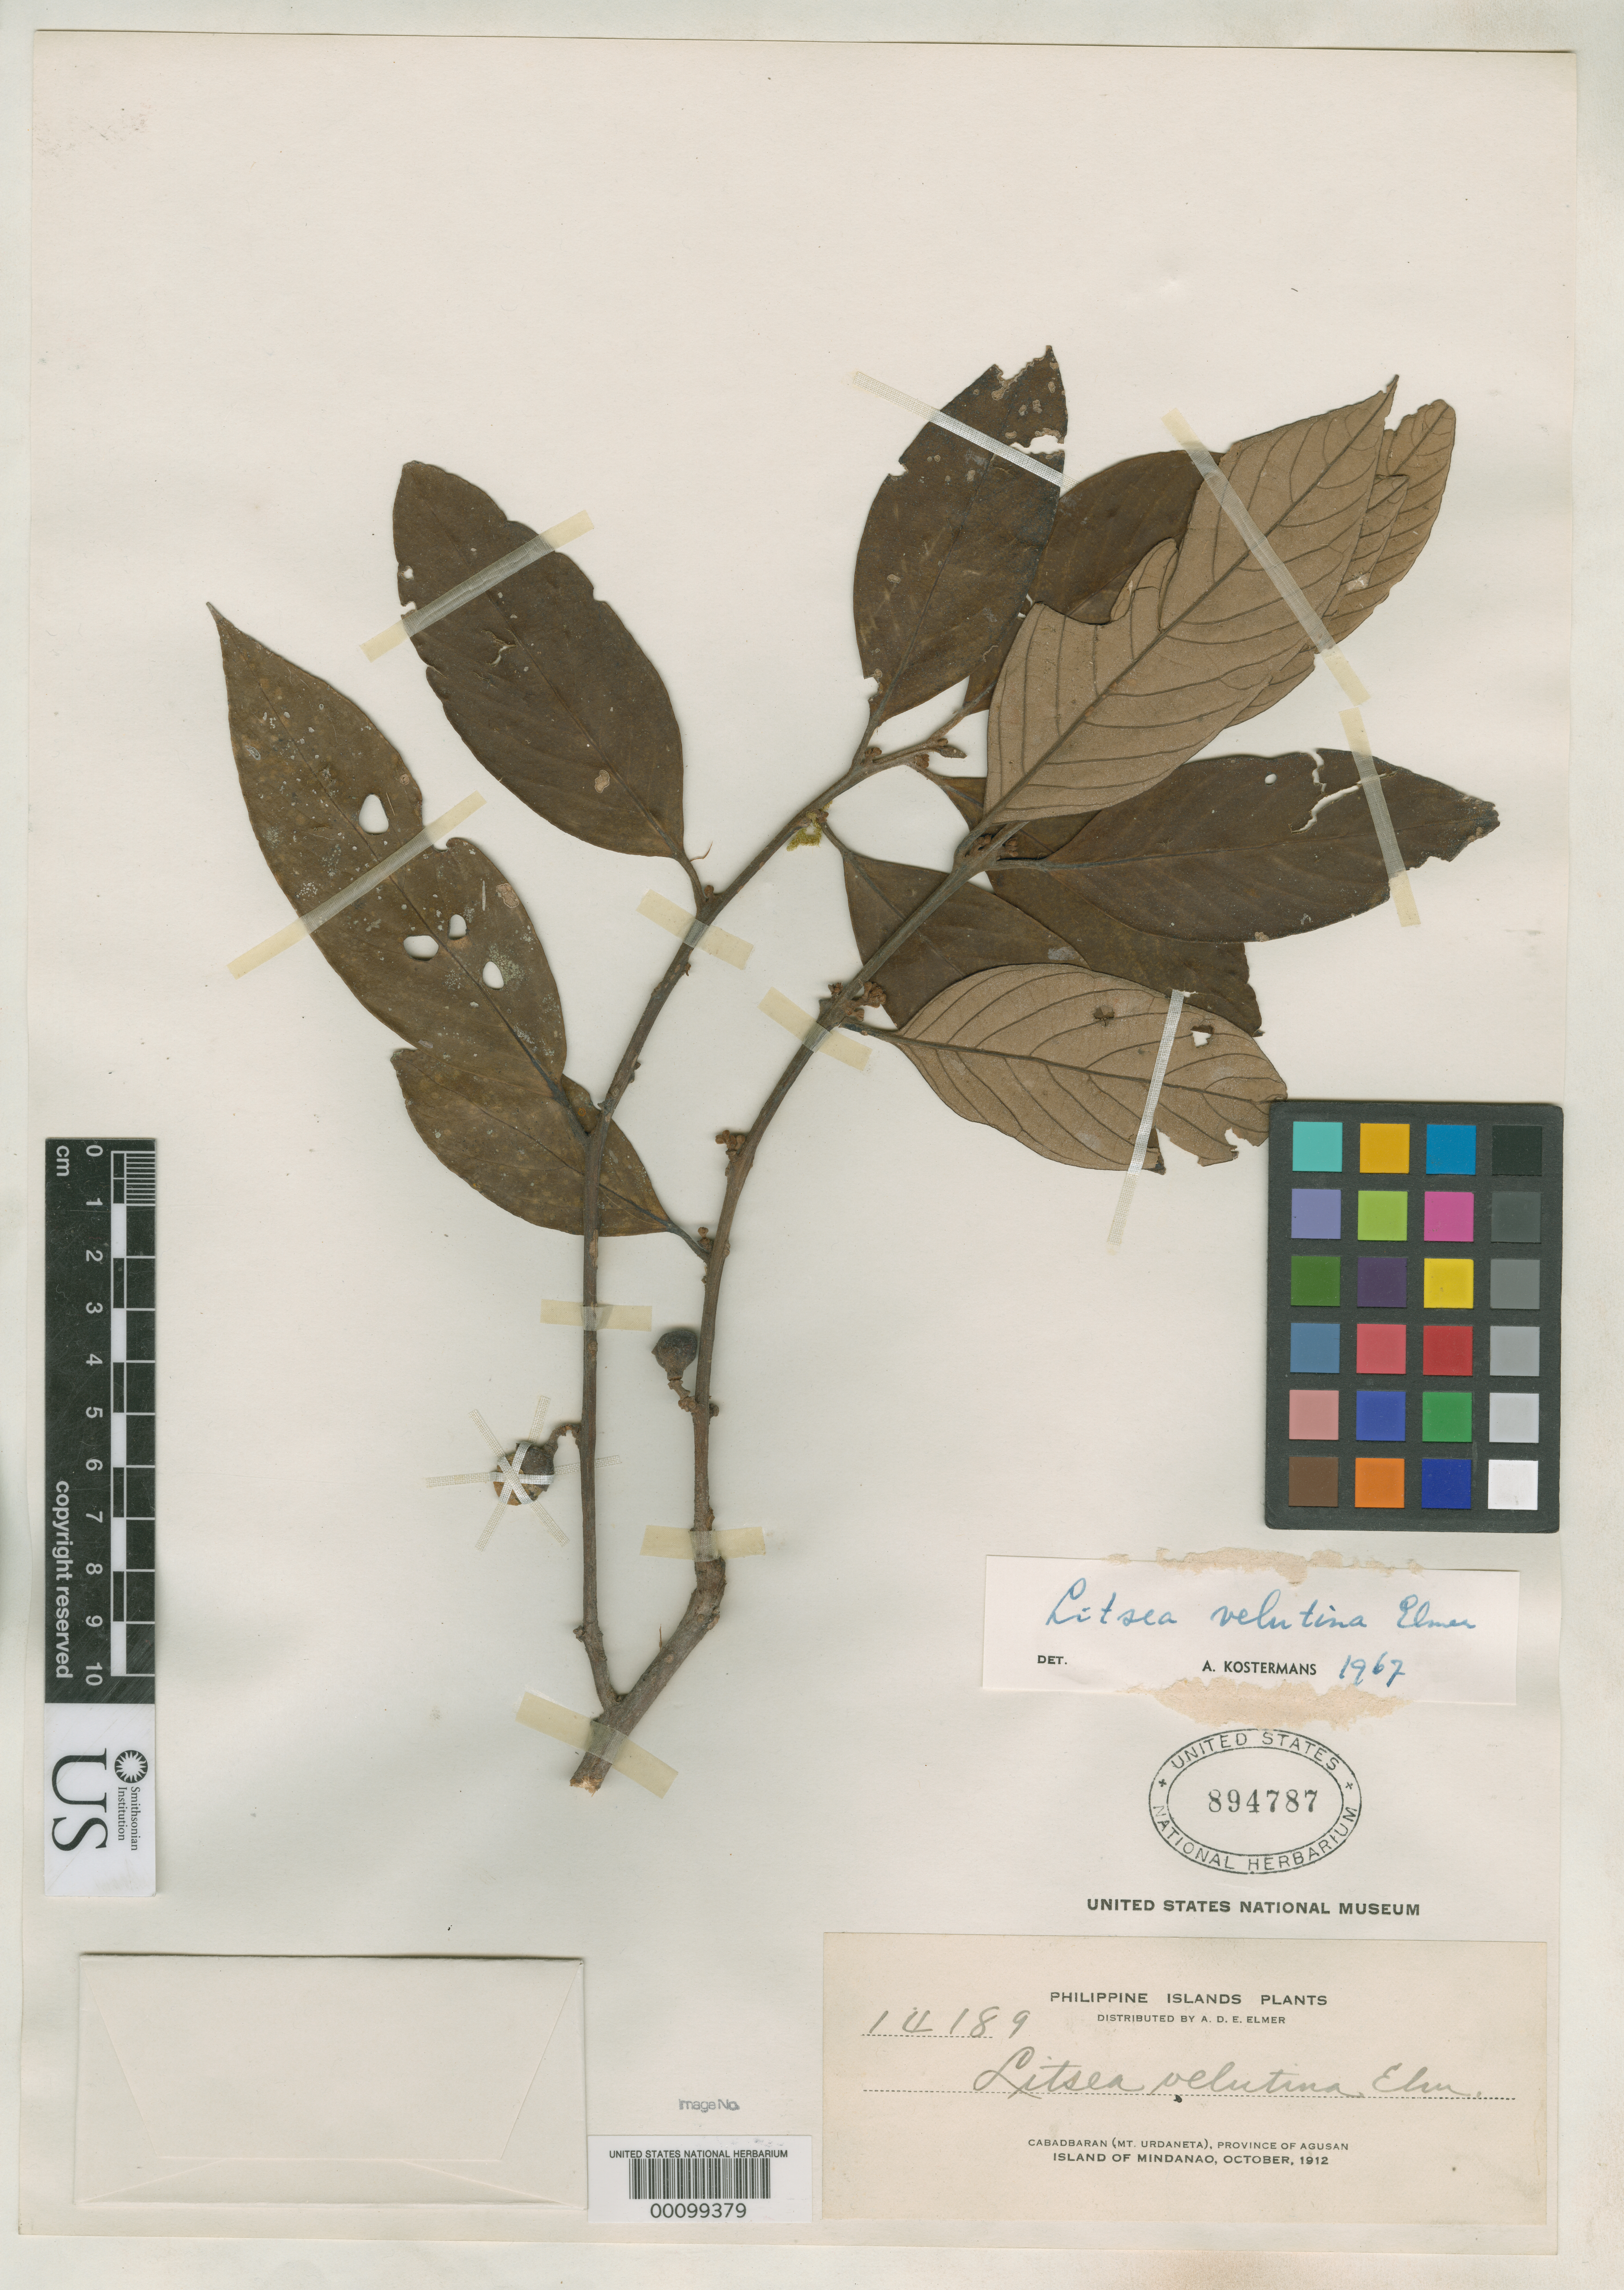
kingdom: Plantae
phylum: Tracheophyta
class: Magnoliopsida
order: Laurales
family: Lauraceae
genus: Litsea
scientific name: Litsea velutina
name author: Elmer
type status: Isotype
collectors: A. D. E. Elmer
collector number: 14189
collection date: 1912-10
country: Philippines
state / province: Caraga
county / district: Agusan del Norte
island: Mindanao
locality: Cabadbaran (Mt. Urdaneta), Province of Agusan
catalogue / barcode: US 894787